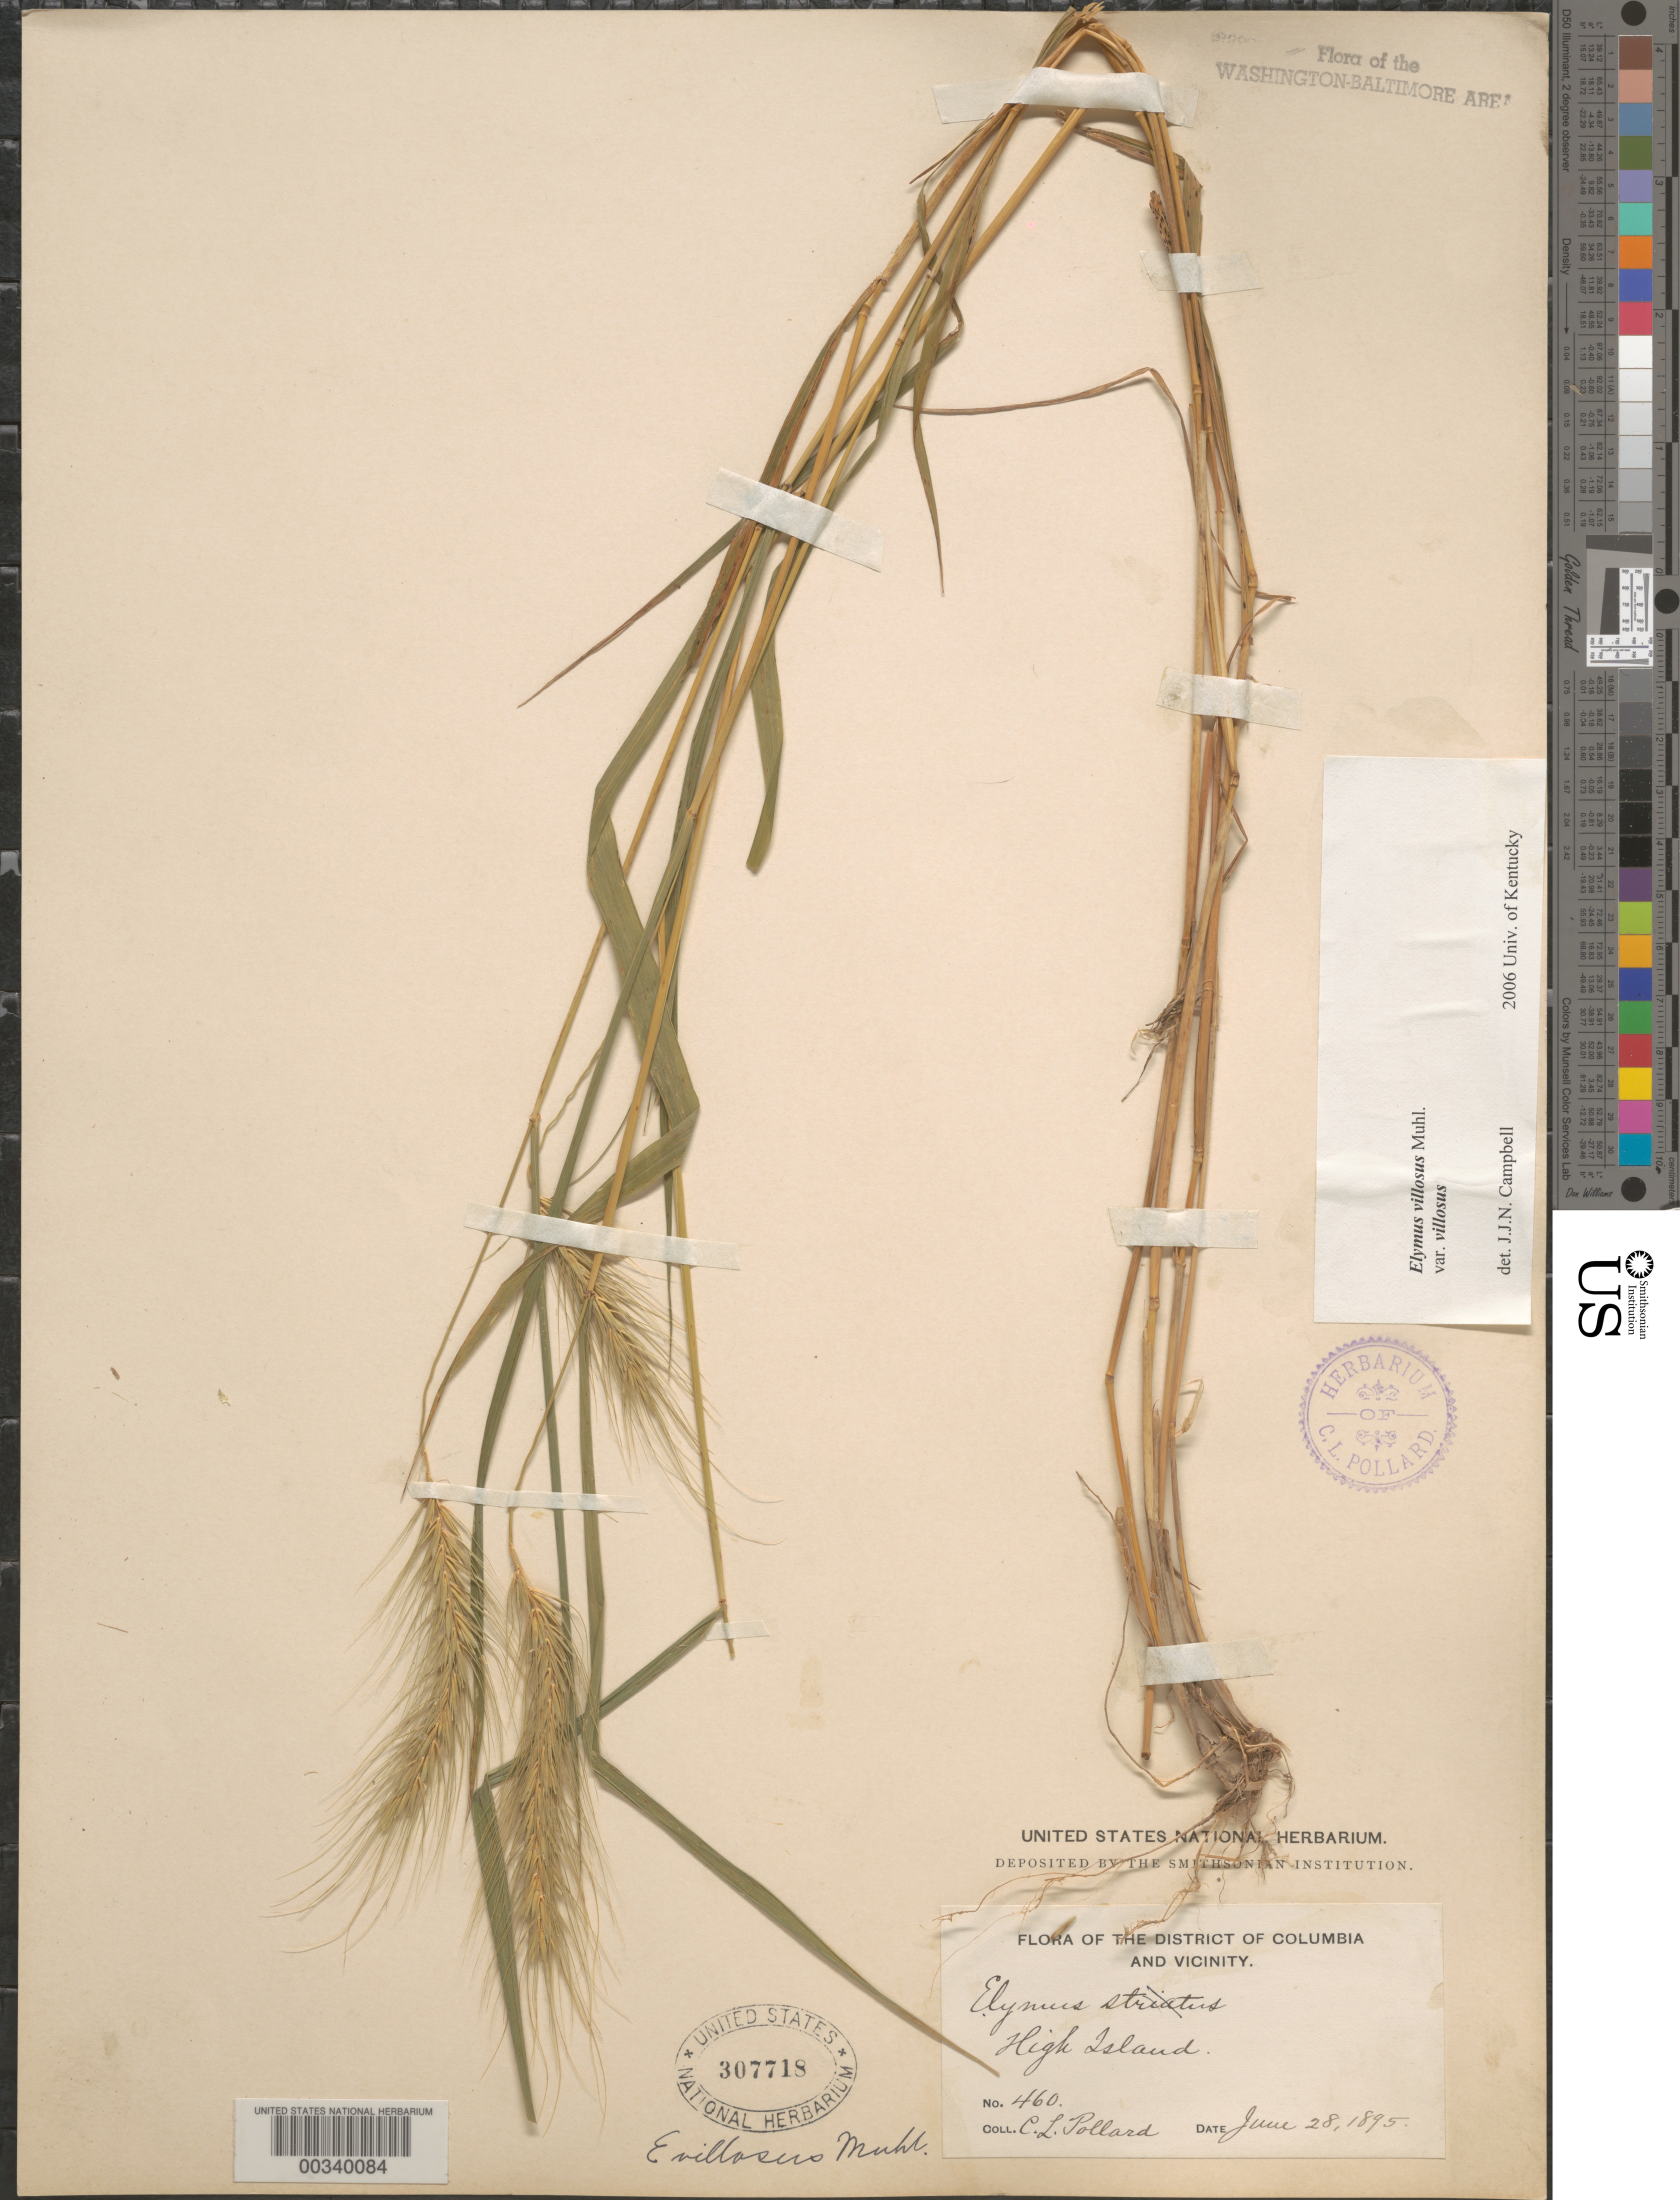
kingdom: Plantae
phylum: Tracheophyta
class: Liliopsida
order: Poales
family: Poaceae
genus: Elymus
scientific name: Elymus villosus var. villosus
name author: Muhl.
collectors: C. L. Pollard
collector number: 460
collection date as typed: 28 Jun 1895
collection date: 1895-06-28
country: United States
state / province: Maryland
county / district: Montgomery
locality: High Island C. & O. Canal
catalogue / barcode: US 307718